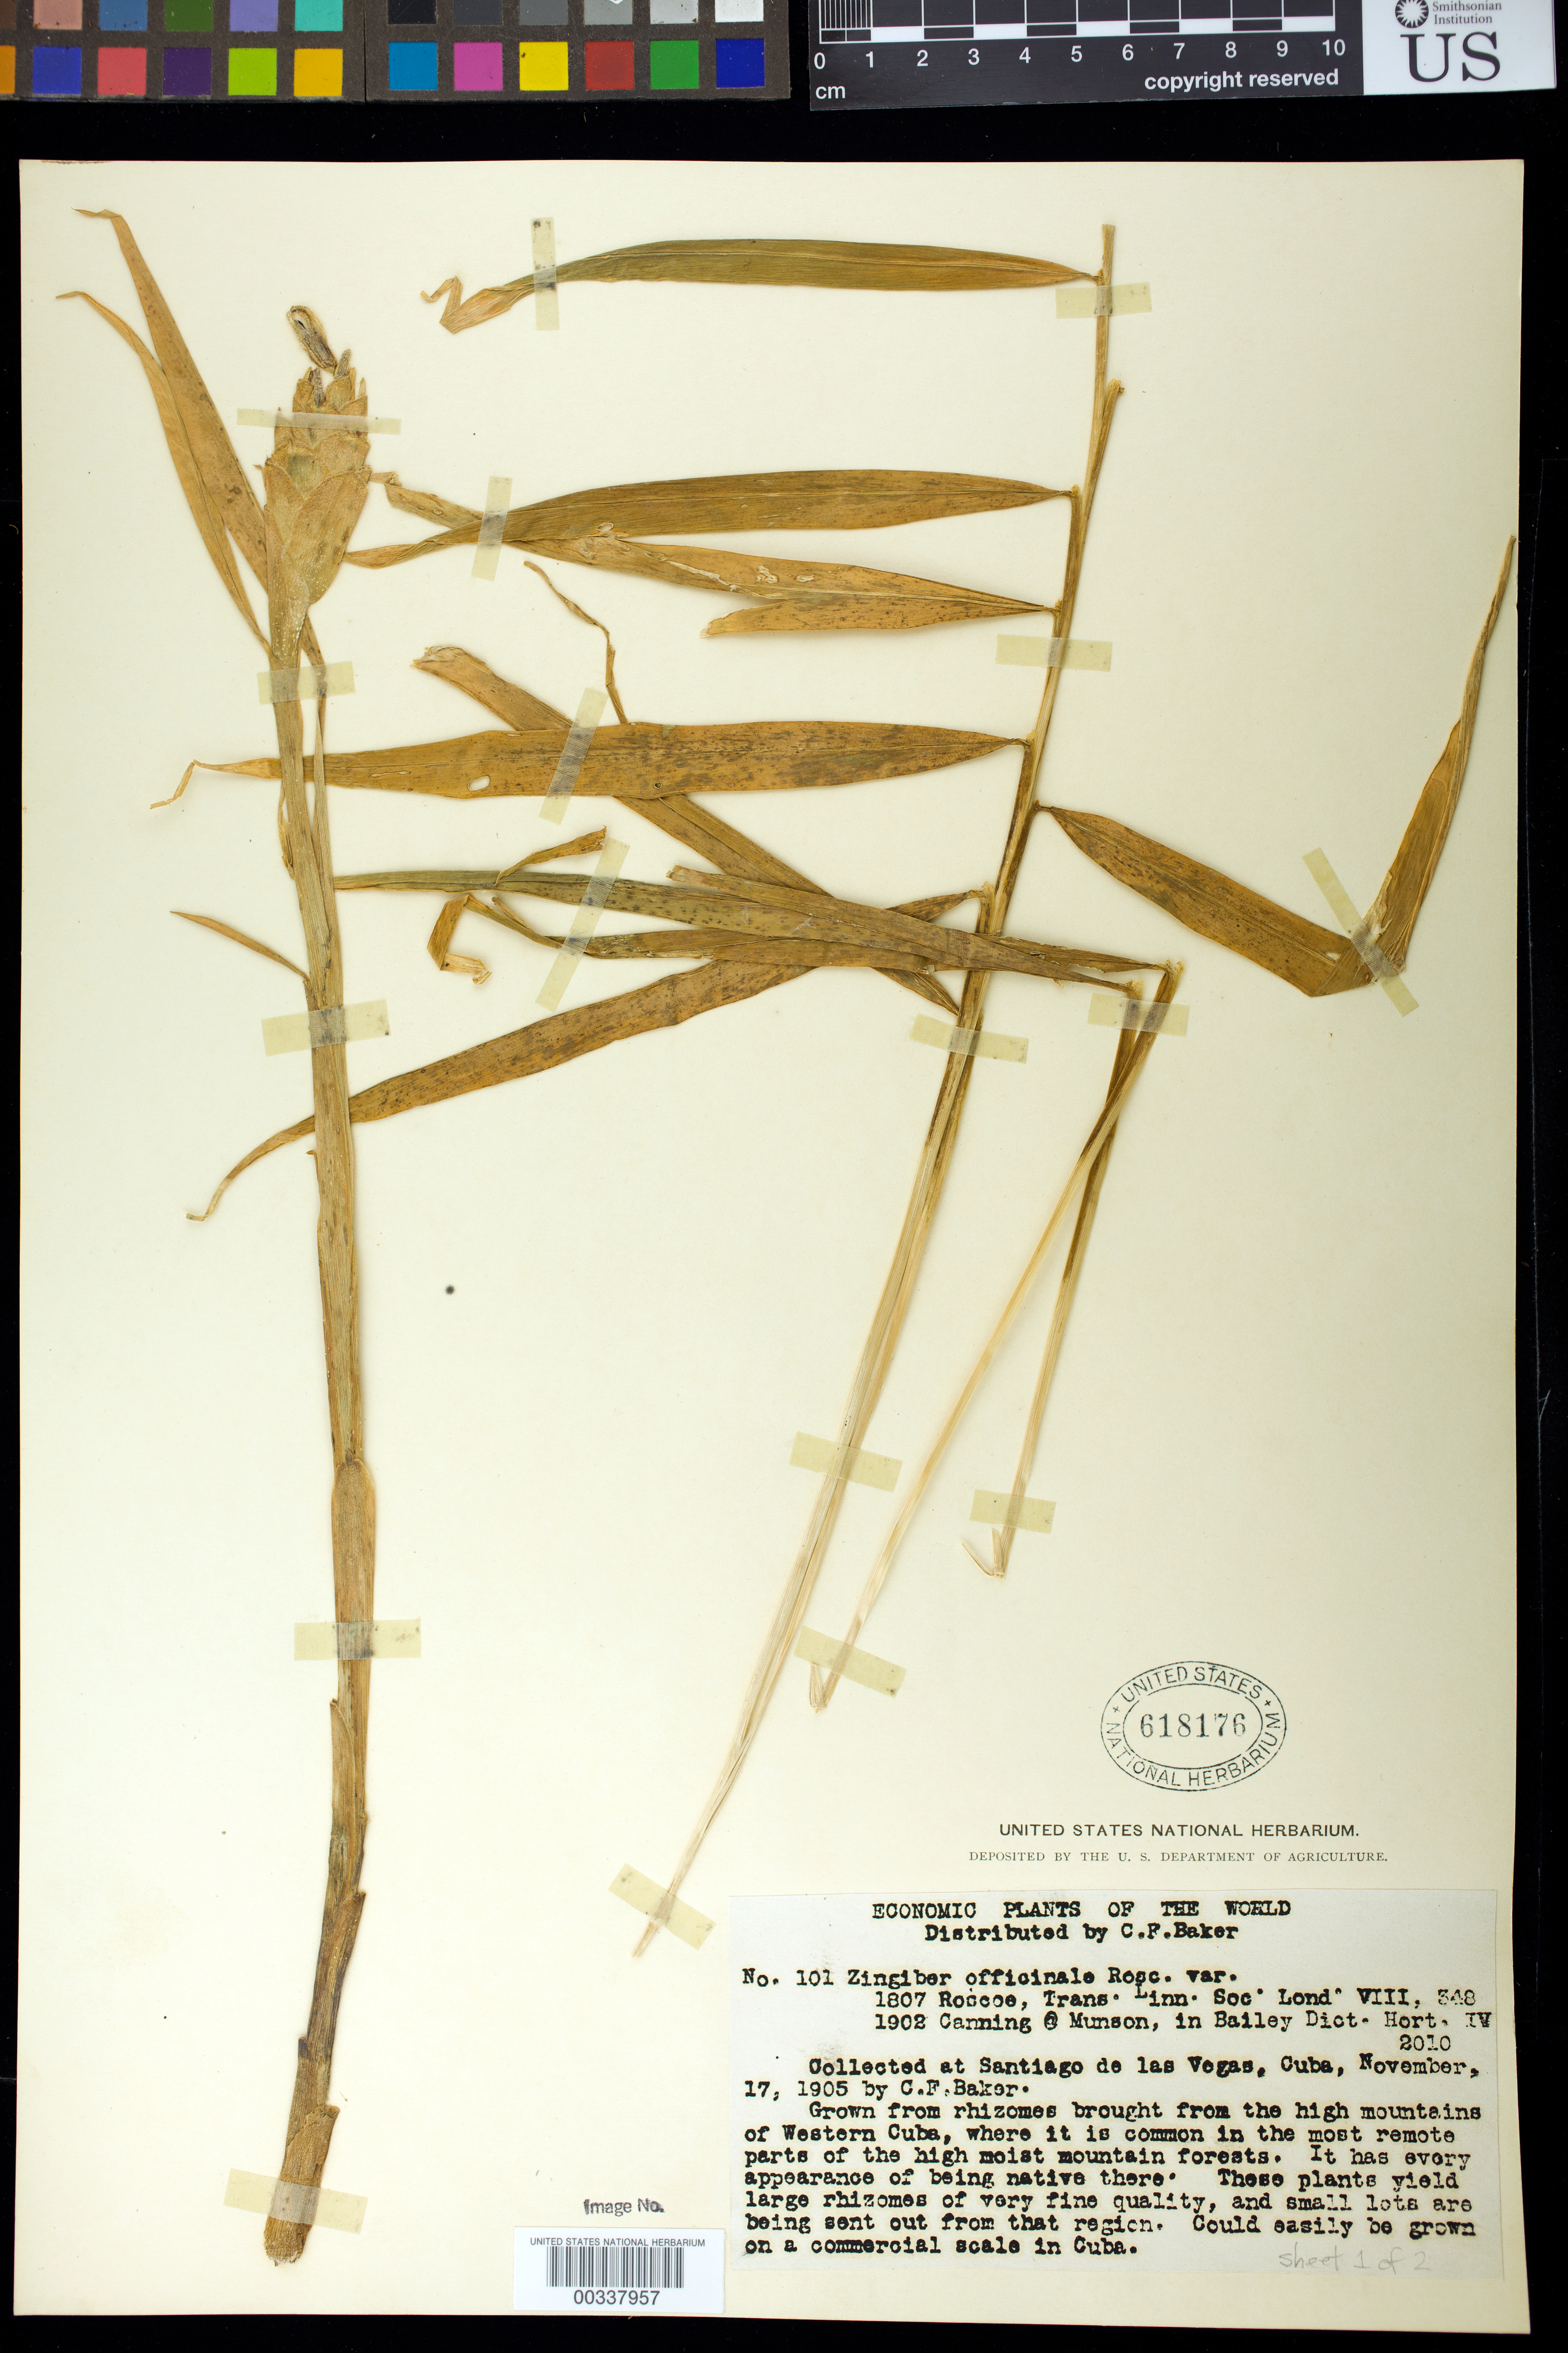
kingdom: Plantae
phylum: Tracheophyta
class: Liliopsida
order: Zingiberales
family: Zingiberaceae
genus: Zingiber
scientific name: Zingiber officinale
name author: Roscoe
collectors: C. F. Baker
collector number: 101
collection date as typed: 17 Nov 1905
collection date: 1905-11-17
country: Cuba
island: Greater Antilles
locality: Santiago de Las Vegas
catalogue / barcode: US 618176